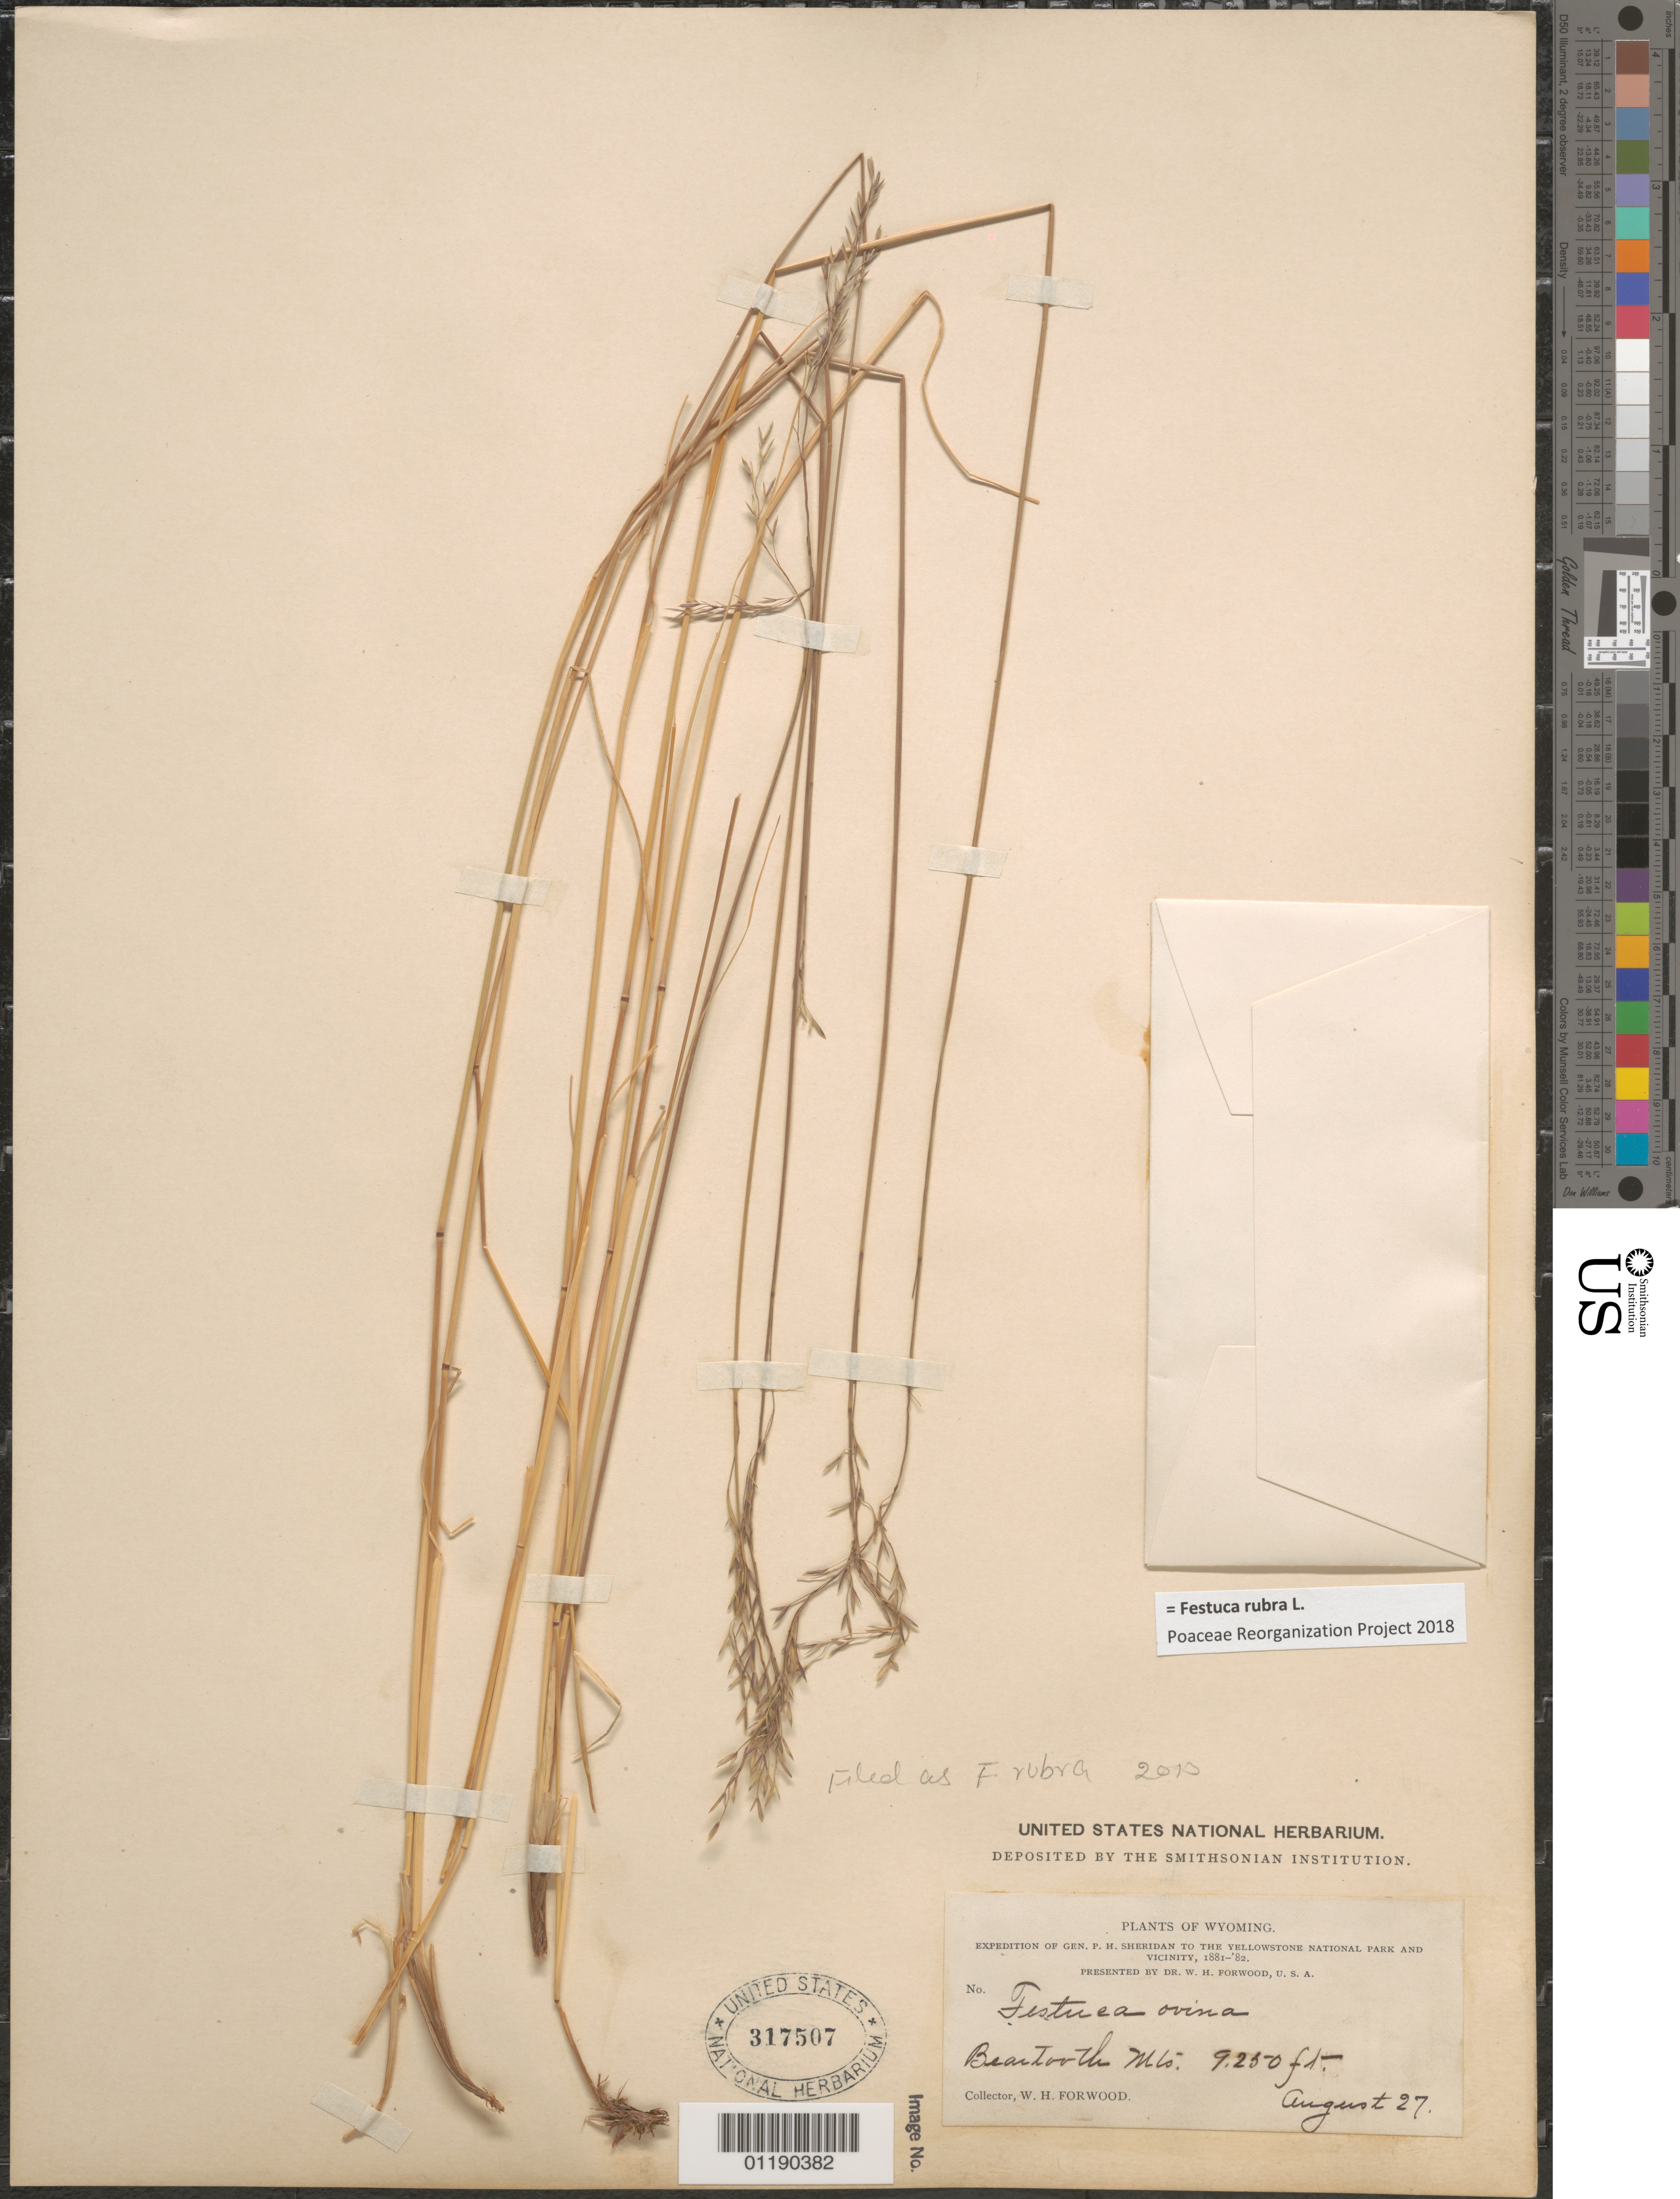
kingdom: Plantae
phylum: Tracheophyta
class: Liliopsida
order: Poales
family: Poaceae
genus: Festuca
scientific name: Festuca rubra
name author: L.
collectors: W. Forwood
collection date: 1881-08-27 or 1882-08-27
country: United States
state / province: Wyoming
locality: Beartooth Mts.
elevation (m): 2819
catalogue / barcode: US 317507